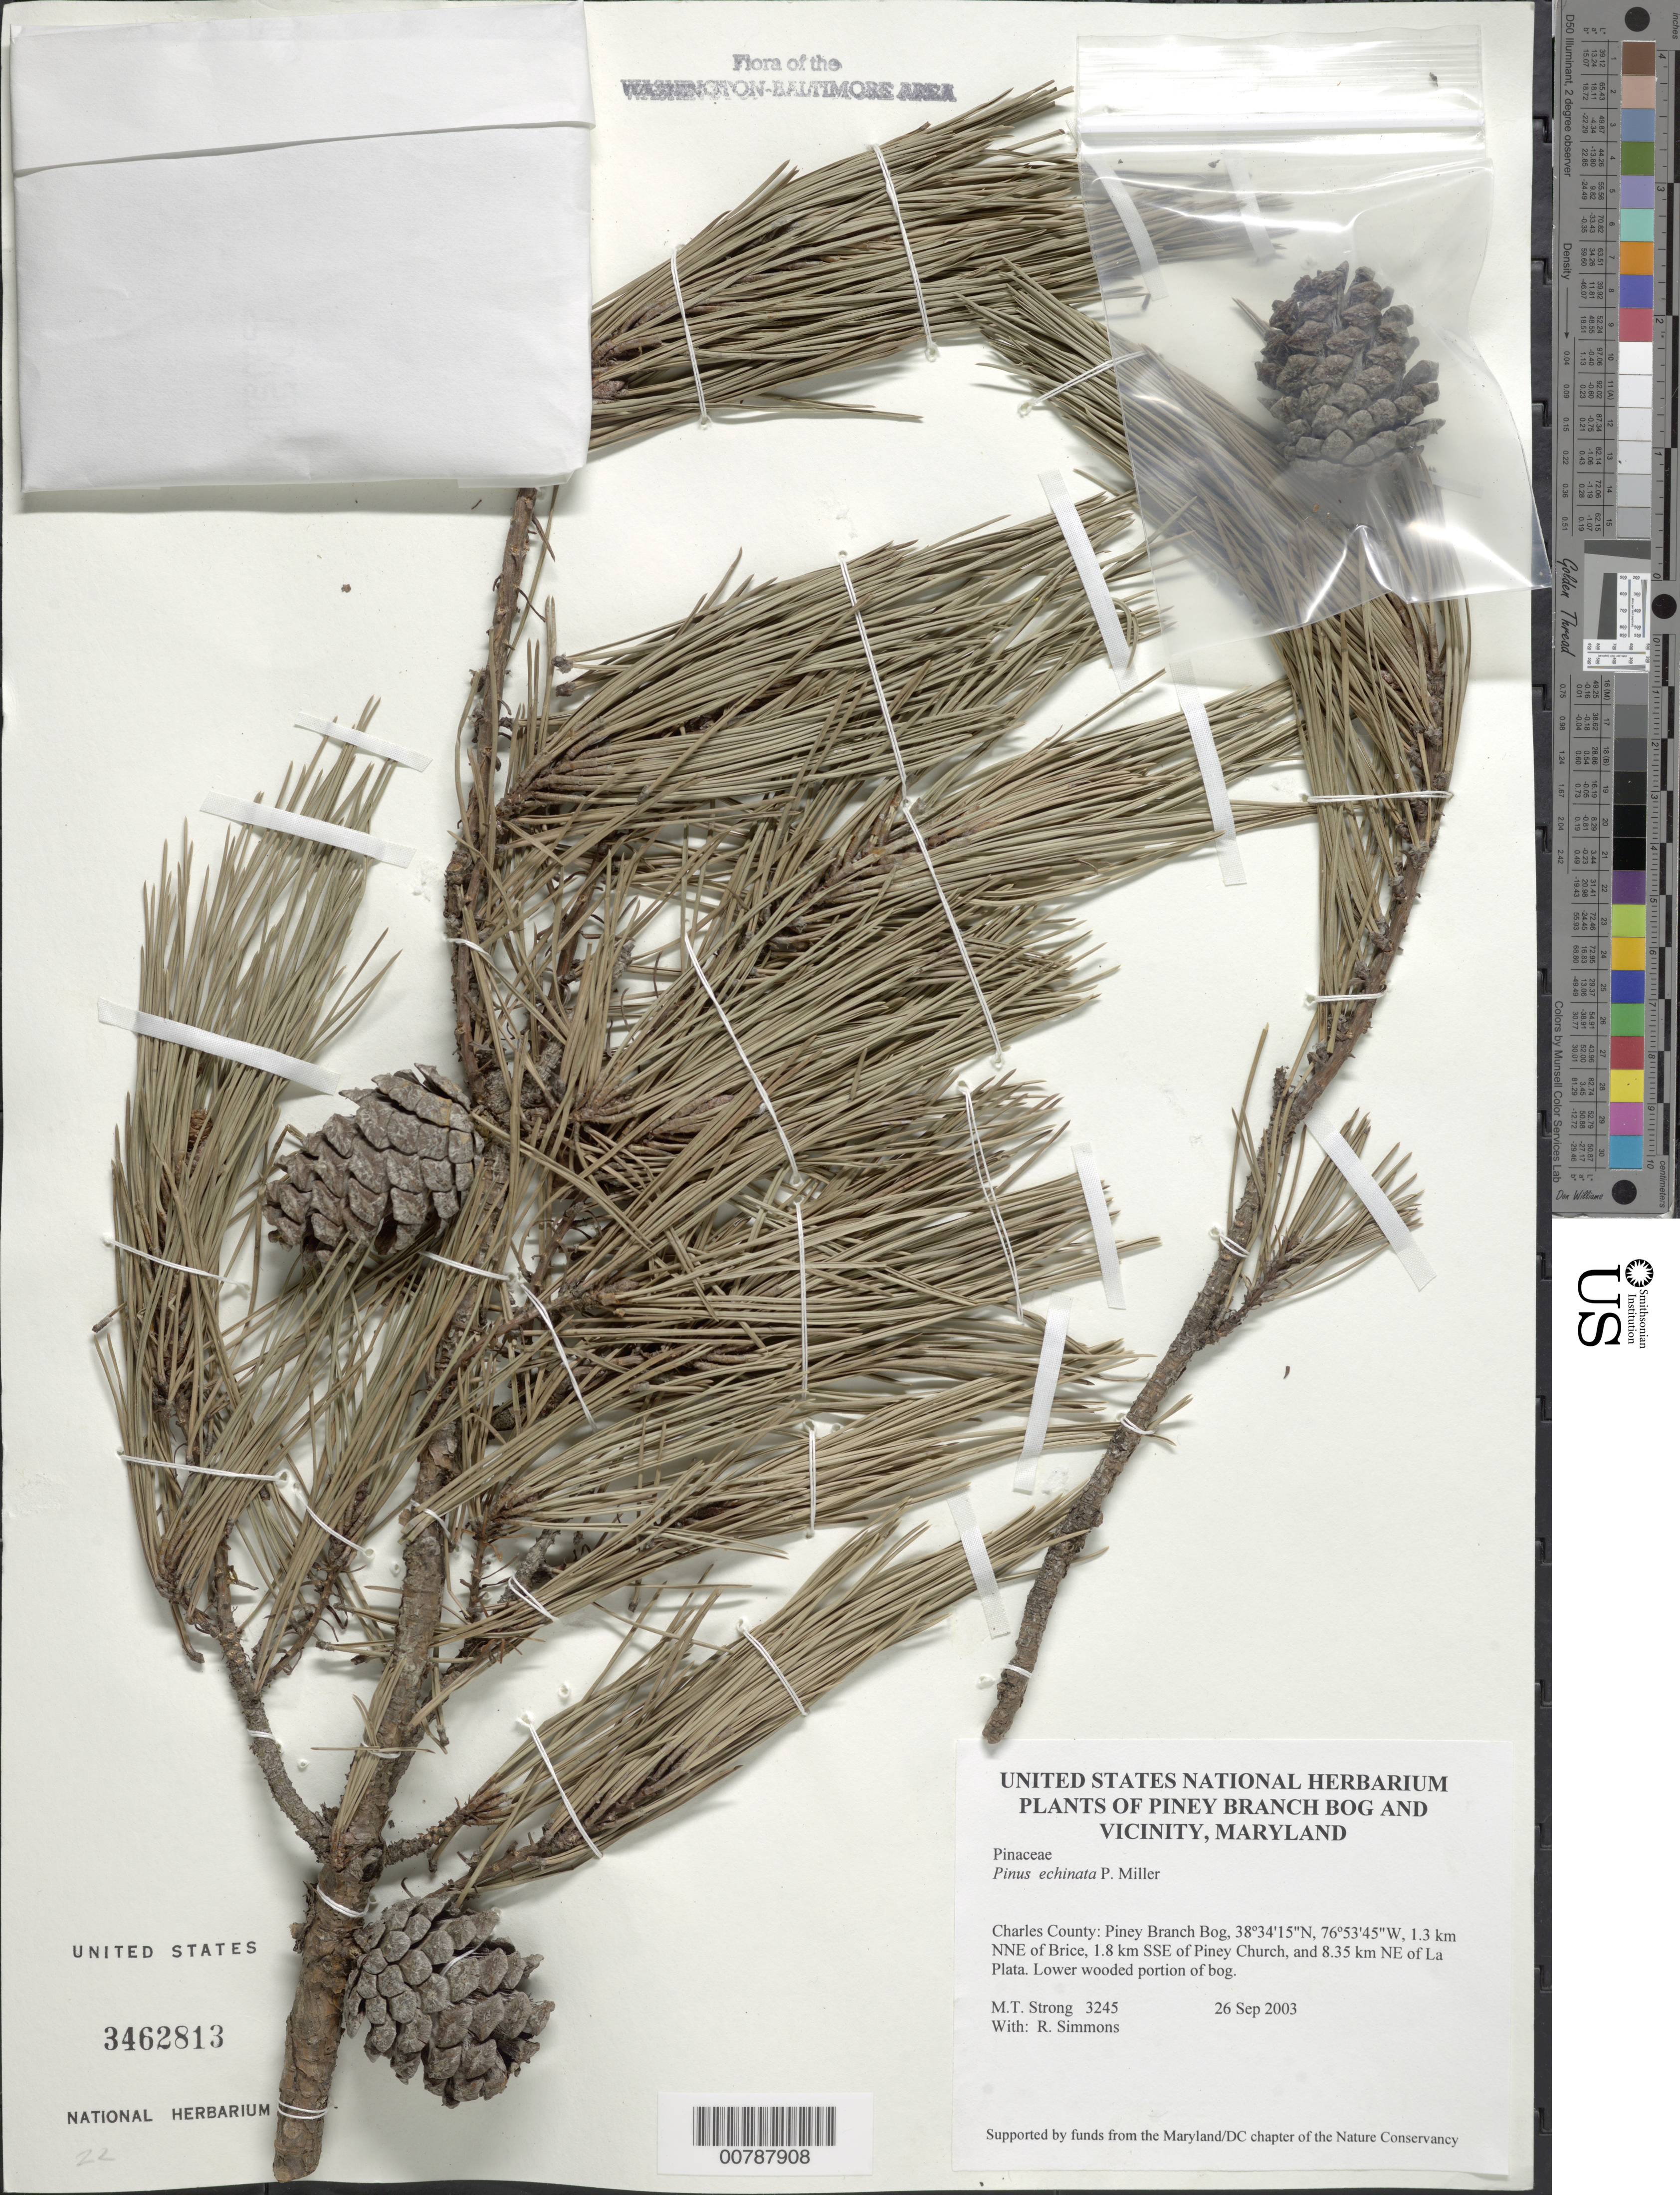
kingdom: Plantae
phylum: Tracheophyta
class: Pinopsida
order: Pinales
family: Pinaceae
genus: Pinus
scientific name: Pinus echinata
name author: Mill.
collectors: M. T. Strong & R. H. Simmons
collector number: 3245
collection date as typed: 26 Sep 2003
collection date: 2003-09-26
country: United States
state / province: Maryland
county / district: Charles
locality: Piney Branch Bog, 1.3 km NNE of Brice, 1.8 km SSE of Piney Church, and 8.35 km NE of La Plata.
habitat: Lower wooded portion of bog.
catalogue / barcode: US 3462814